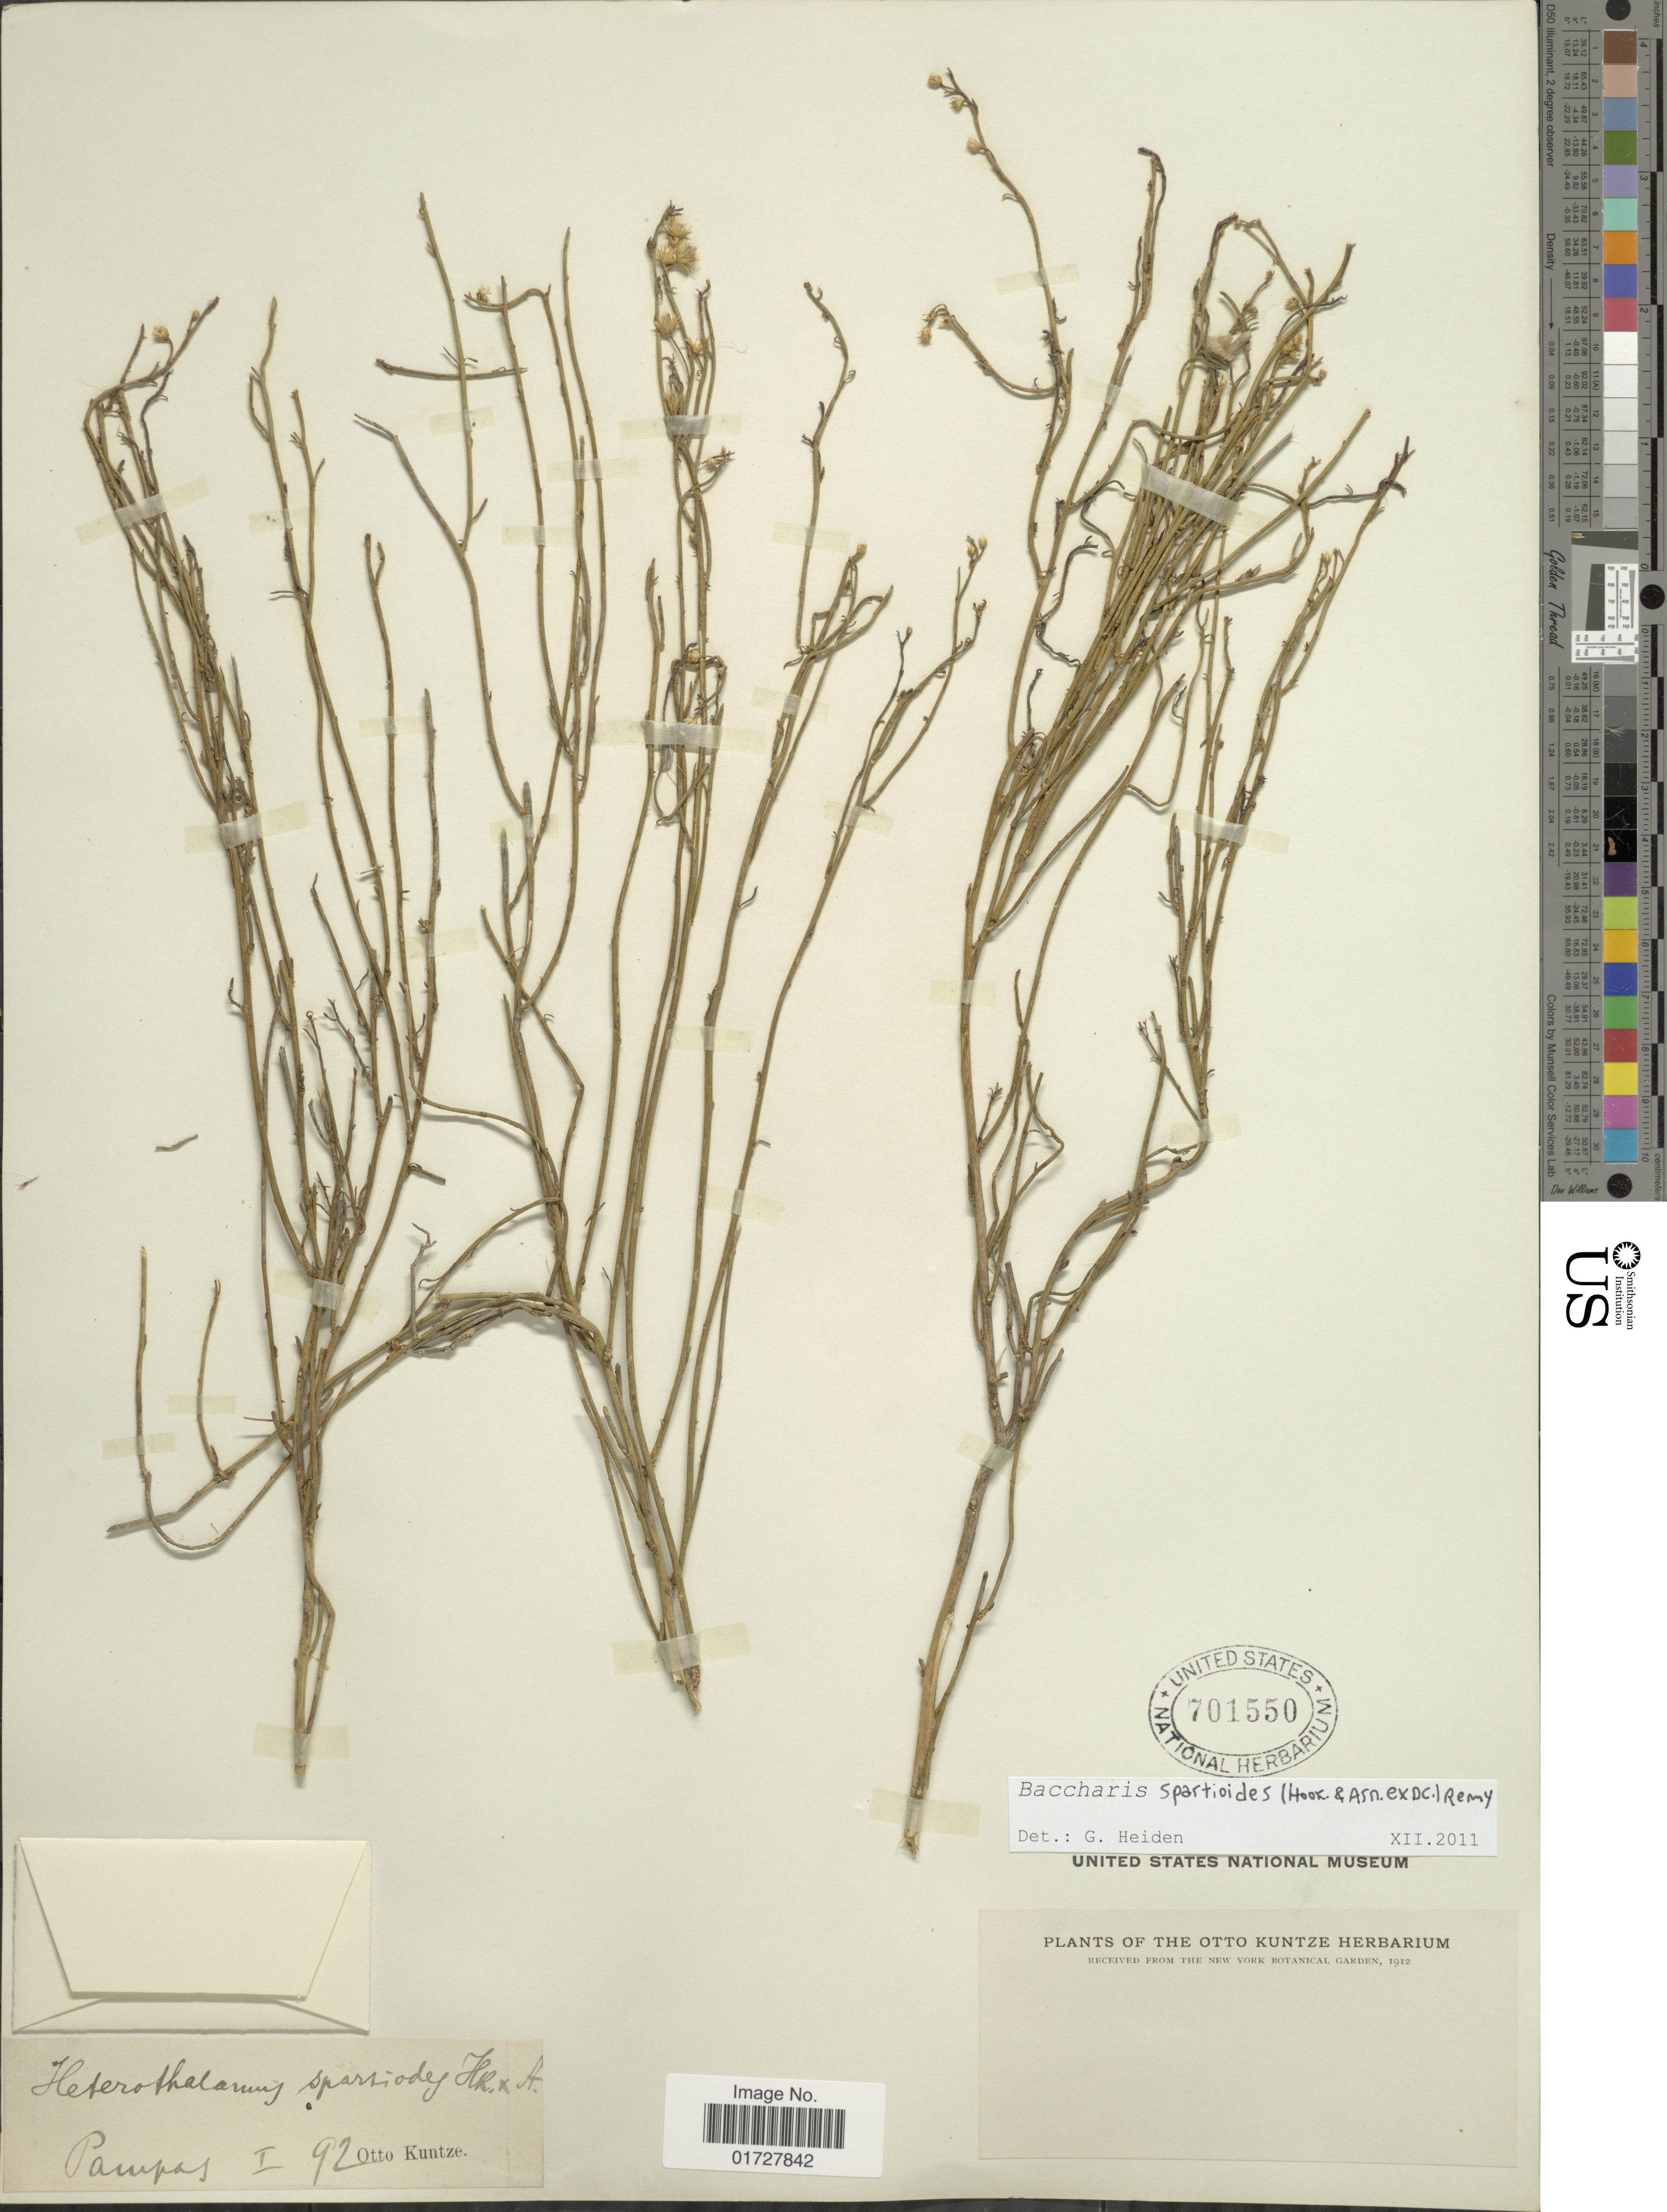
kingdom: Plantae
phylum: Tracheophyta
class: Magnoliopsida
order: Asterales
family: Asteraceae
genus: Baccharis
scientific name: Baccharis spartioides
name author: (Hook. & Arn. ex DC.) J. Rémy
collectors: C.E.O. Kuntze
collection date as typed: Transcribed d/m/y: /1/92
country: Chile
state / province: Los Lagos (X)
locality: Pampas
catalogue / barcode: US 701550